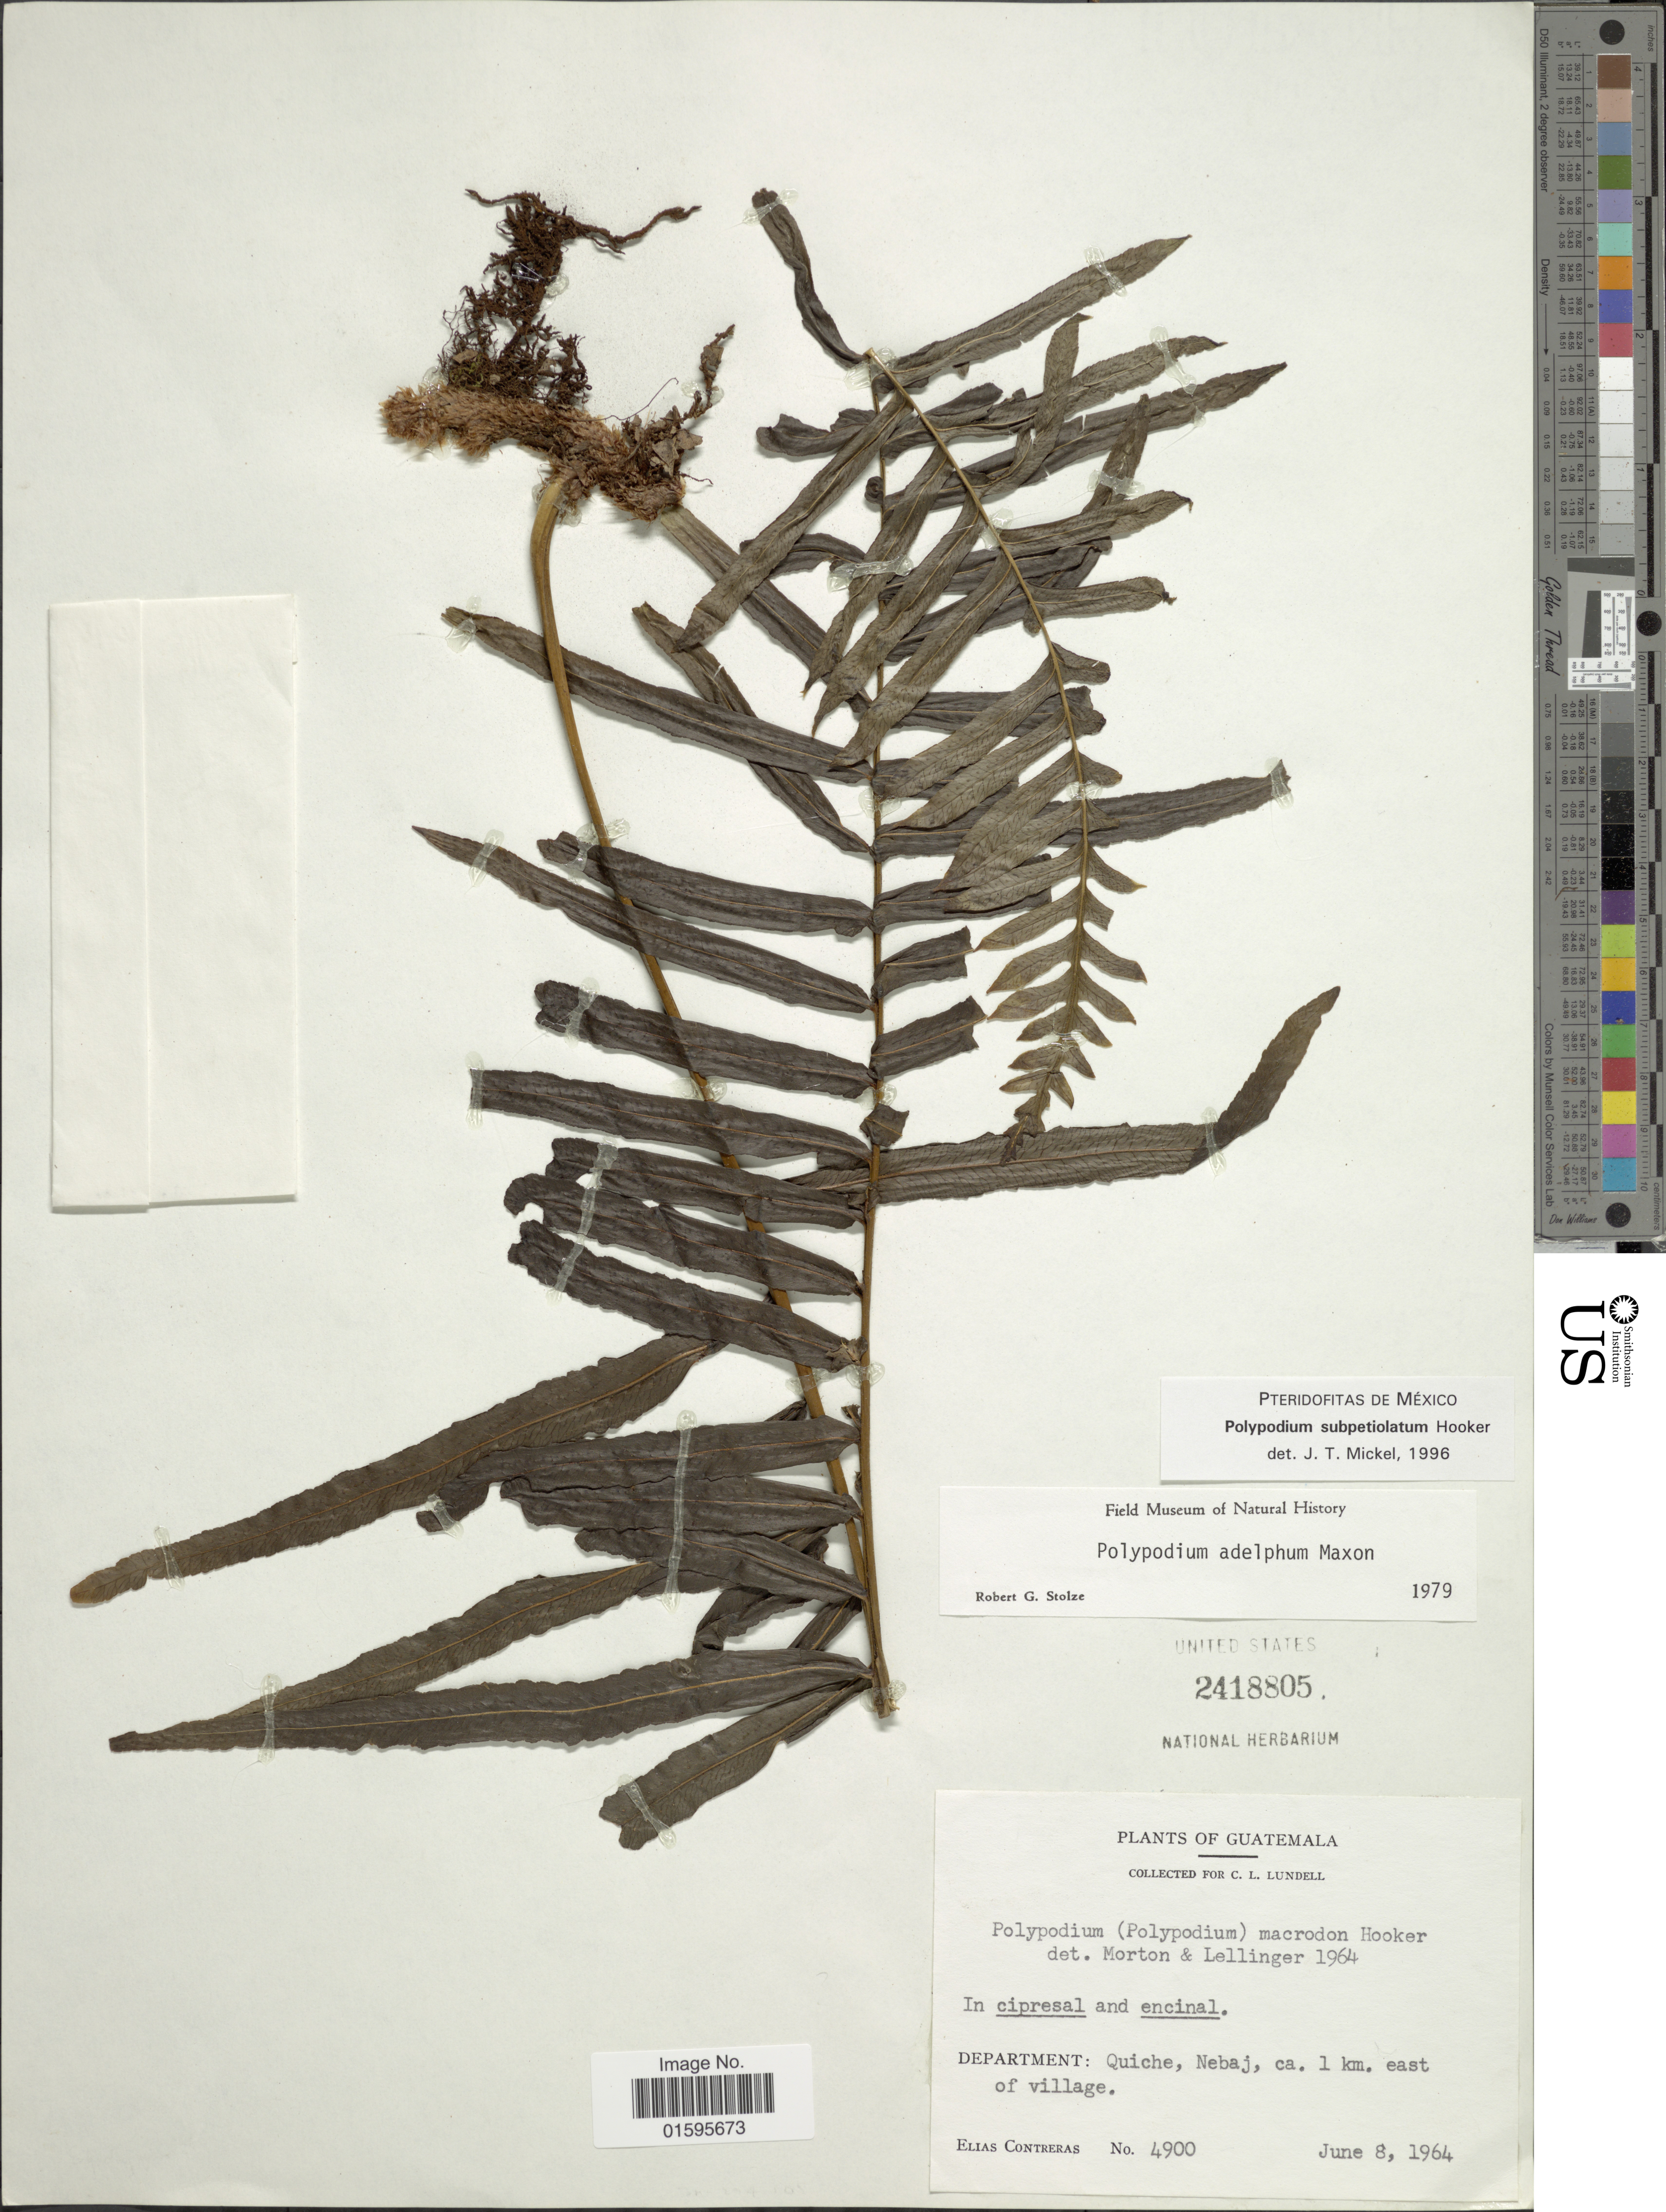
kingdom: Plantae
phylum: Tracheophyta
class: Polypodiopsida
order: Polypodiales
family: Polypodiaceae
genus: Polypodium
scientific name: Polypodium subpetiolatum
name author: Hook.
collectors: E. Contreras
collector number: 4900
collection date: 1964-06-08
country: Guatemala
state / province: El Quiché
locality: Department Quiche, Nebaj, ca 1 km east of village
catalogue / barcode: US 2418805